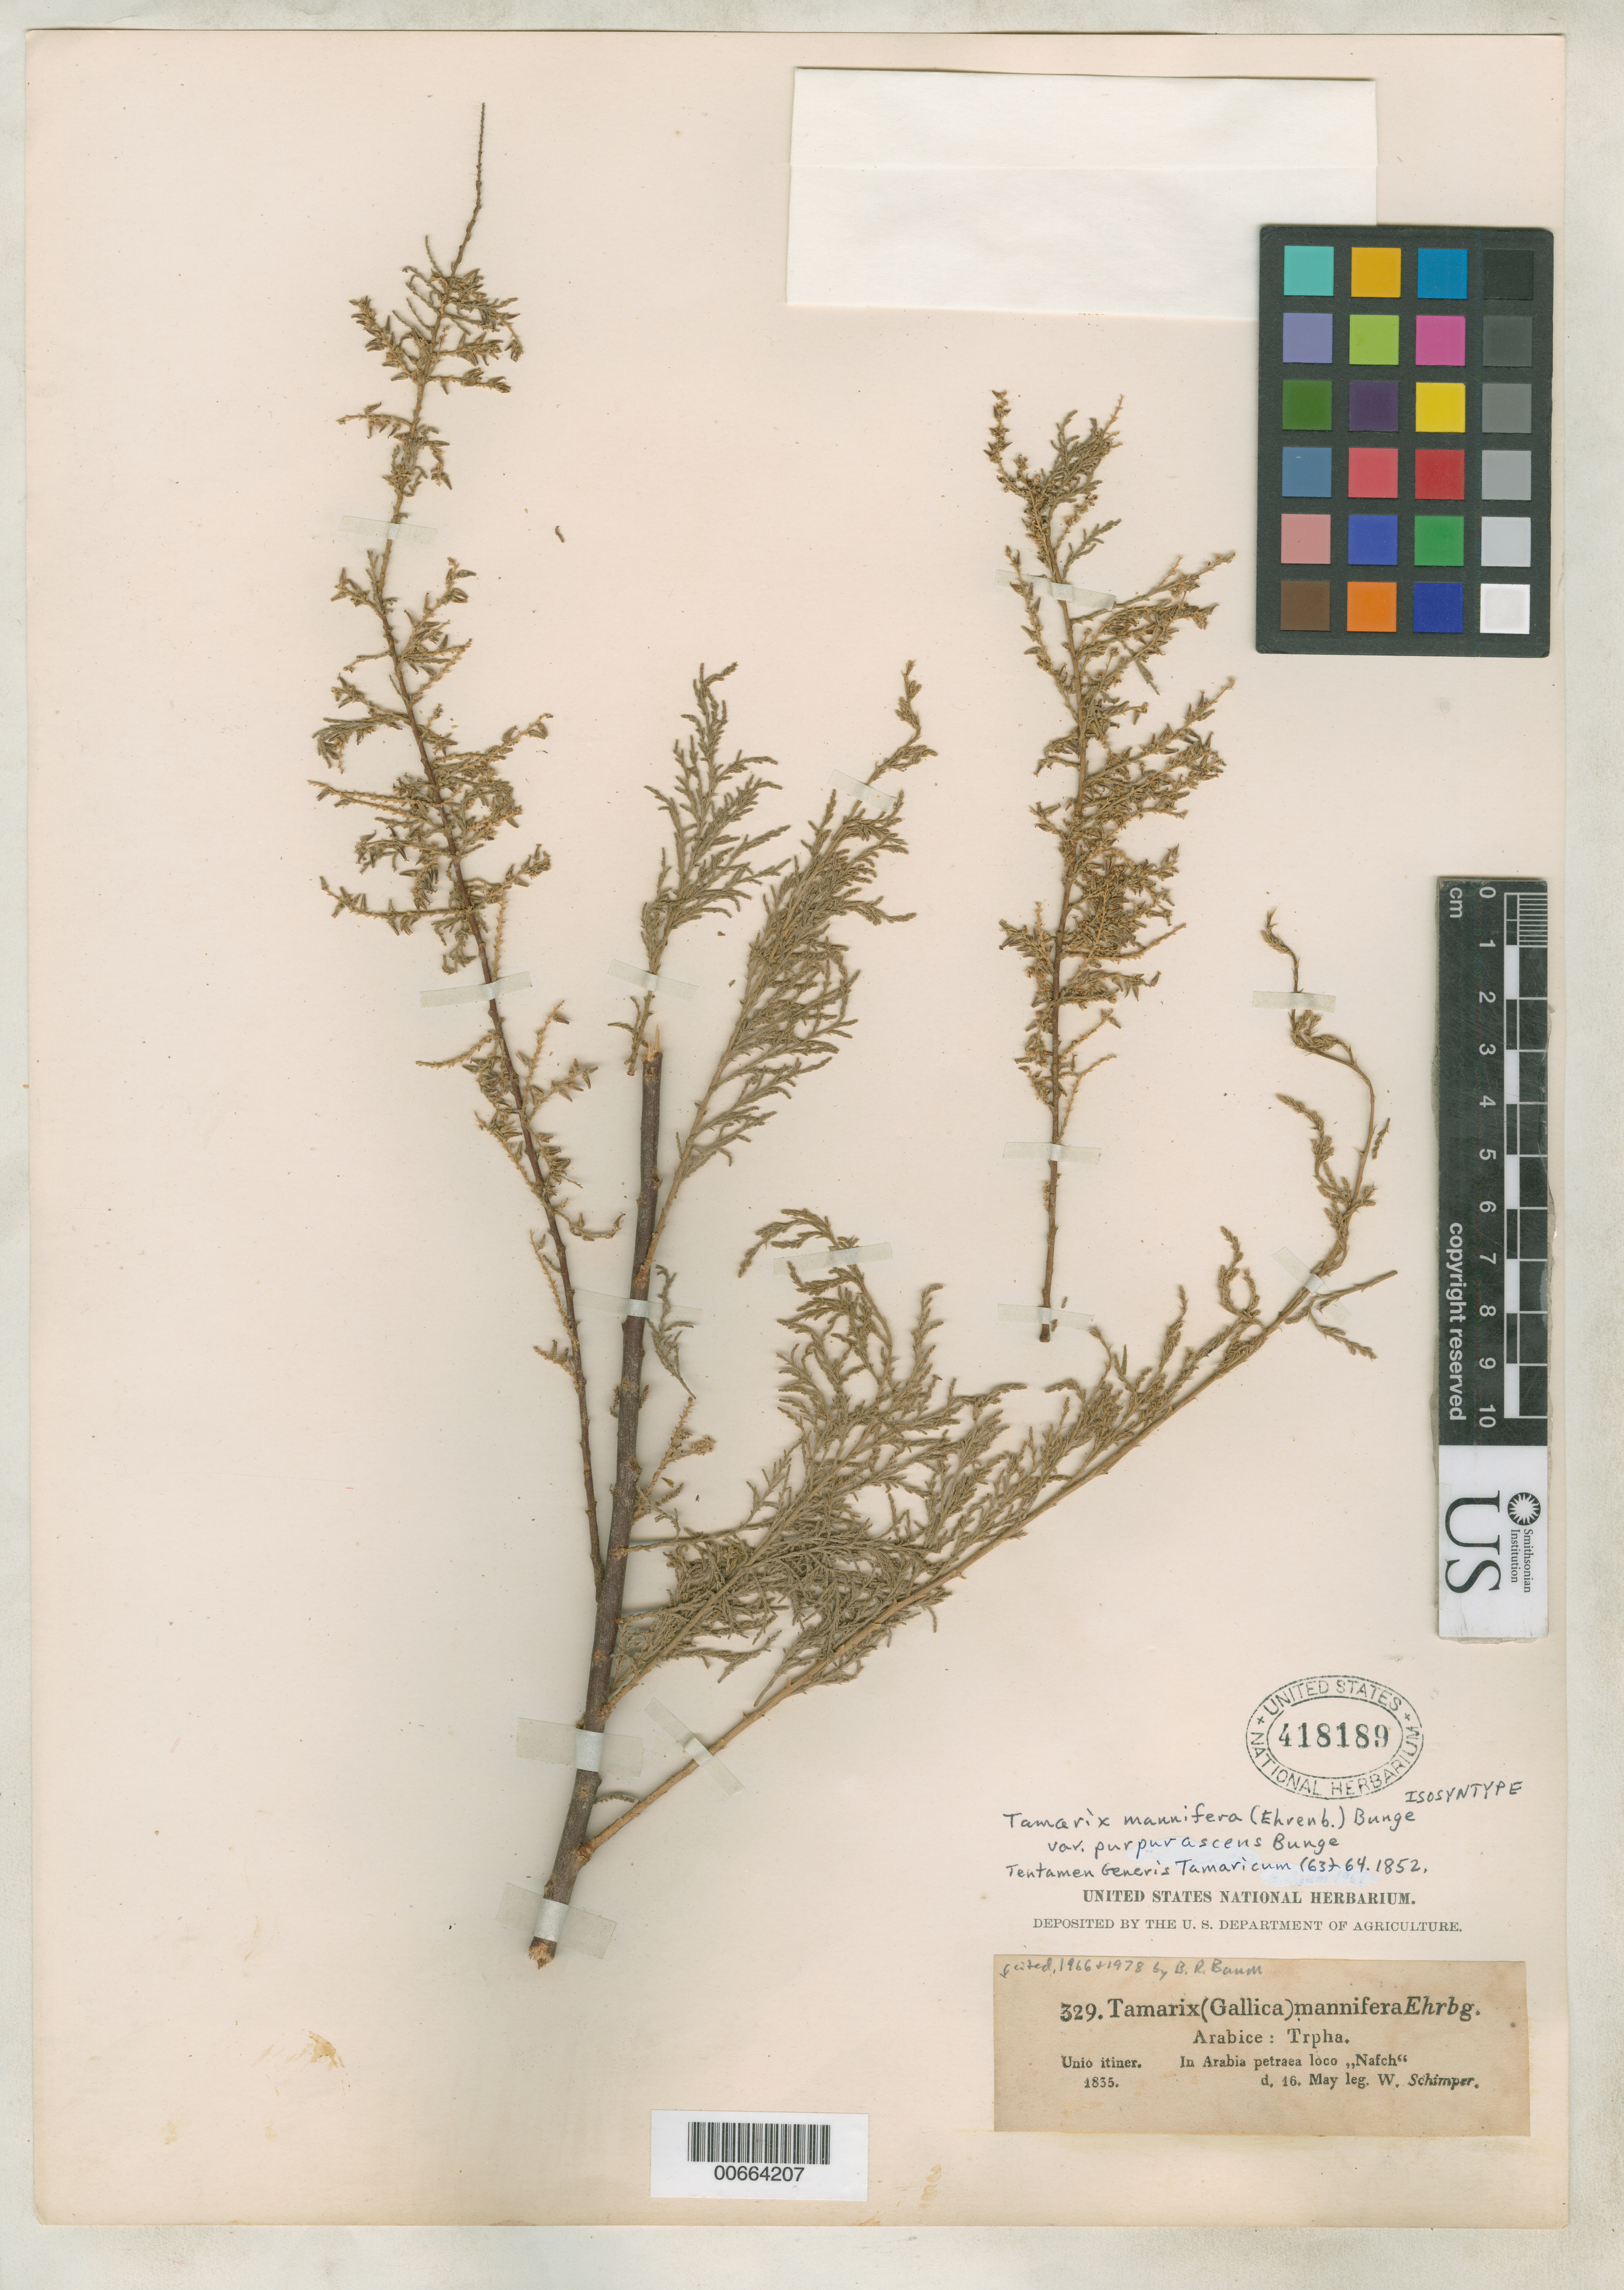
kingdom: Plantae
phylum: Tracheophyta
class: Magnoliopsida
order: Caryophyllales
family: Tamaricaceae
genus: Tamarix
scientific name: Tamarix mannifera var. purpurascens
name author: Bunge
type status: Isosyntype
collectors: G. W. Schimper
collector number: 329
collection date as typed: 16 May 1835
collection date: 1835-05-16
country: Egypt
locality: In Arabia petrara loco "Nafch"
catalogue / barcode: US 418189